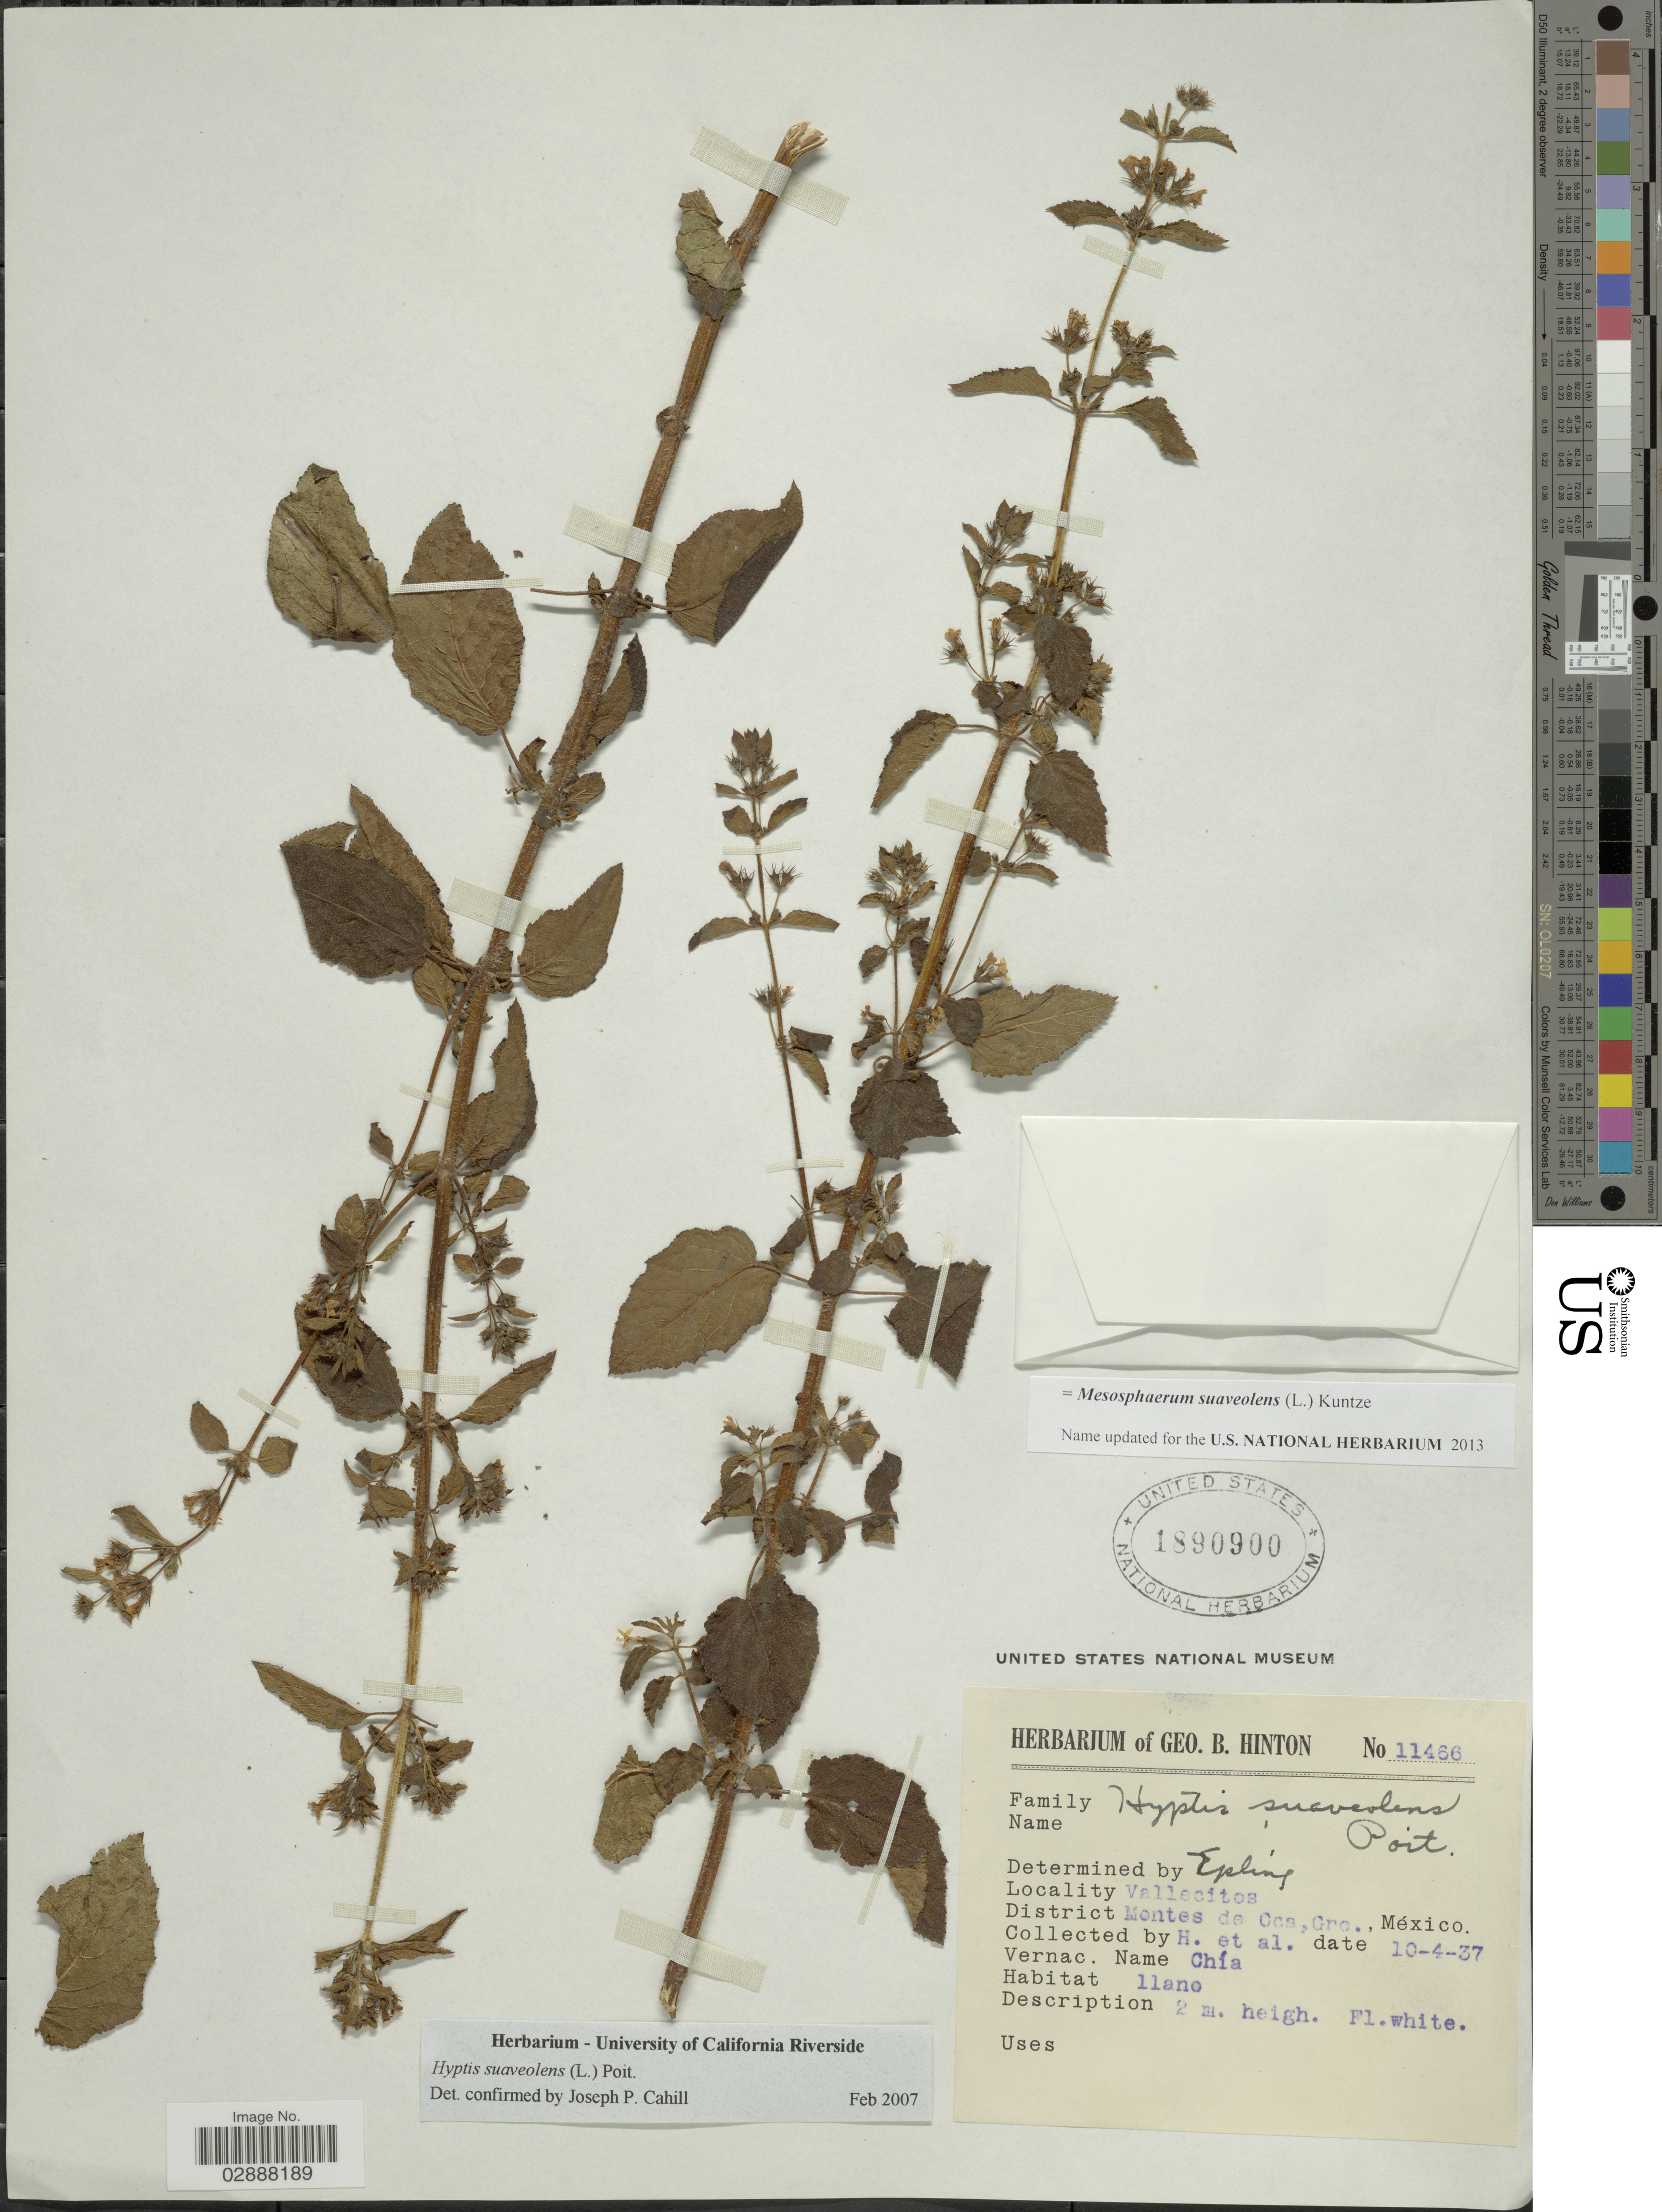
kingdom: Plantae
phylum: Tracheophyta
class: Magnoliopsida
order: Lamiales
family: Lamiaceae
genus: Mesosphaerum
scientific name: Mesosphaerum suaveolens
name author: (L.) Kuntze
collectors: G. B. Hinton & et al.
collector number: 11466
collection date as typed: Transcribed d/m/y: 10/4/37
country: Mexico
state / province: Guerrero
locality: Vallecitos. District Montes de Oca. Gro.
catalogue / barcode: US 1890900